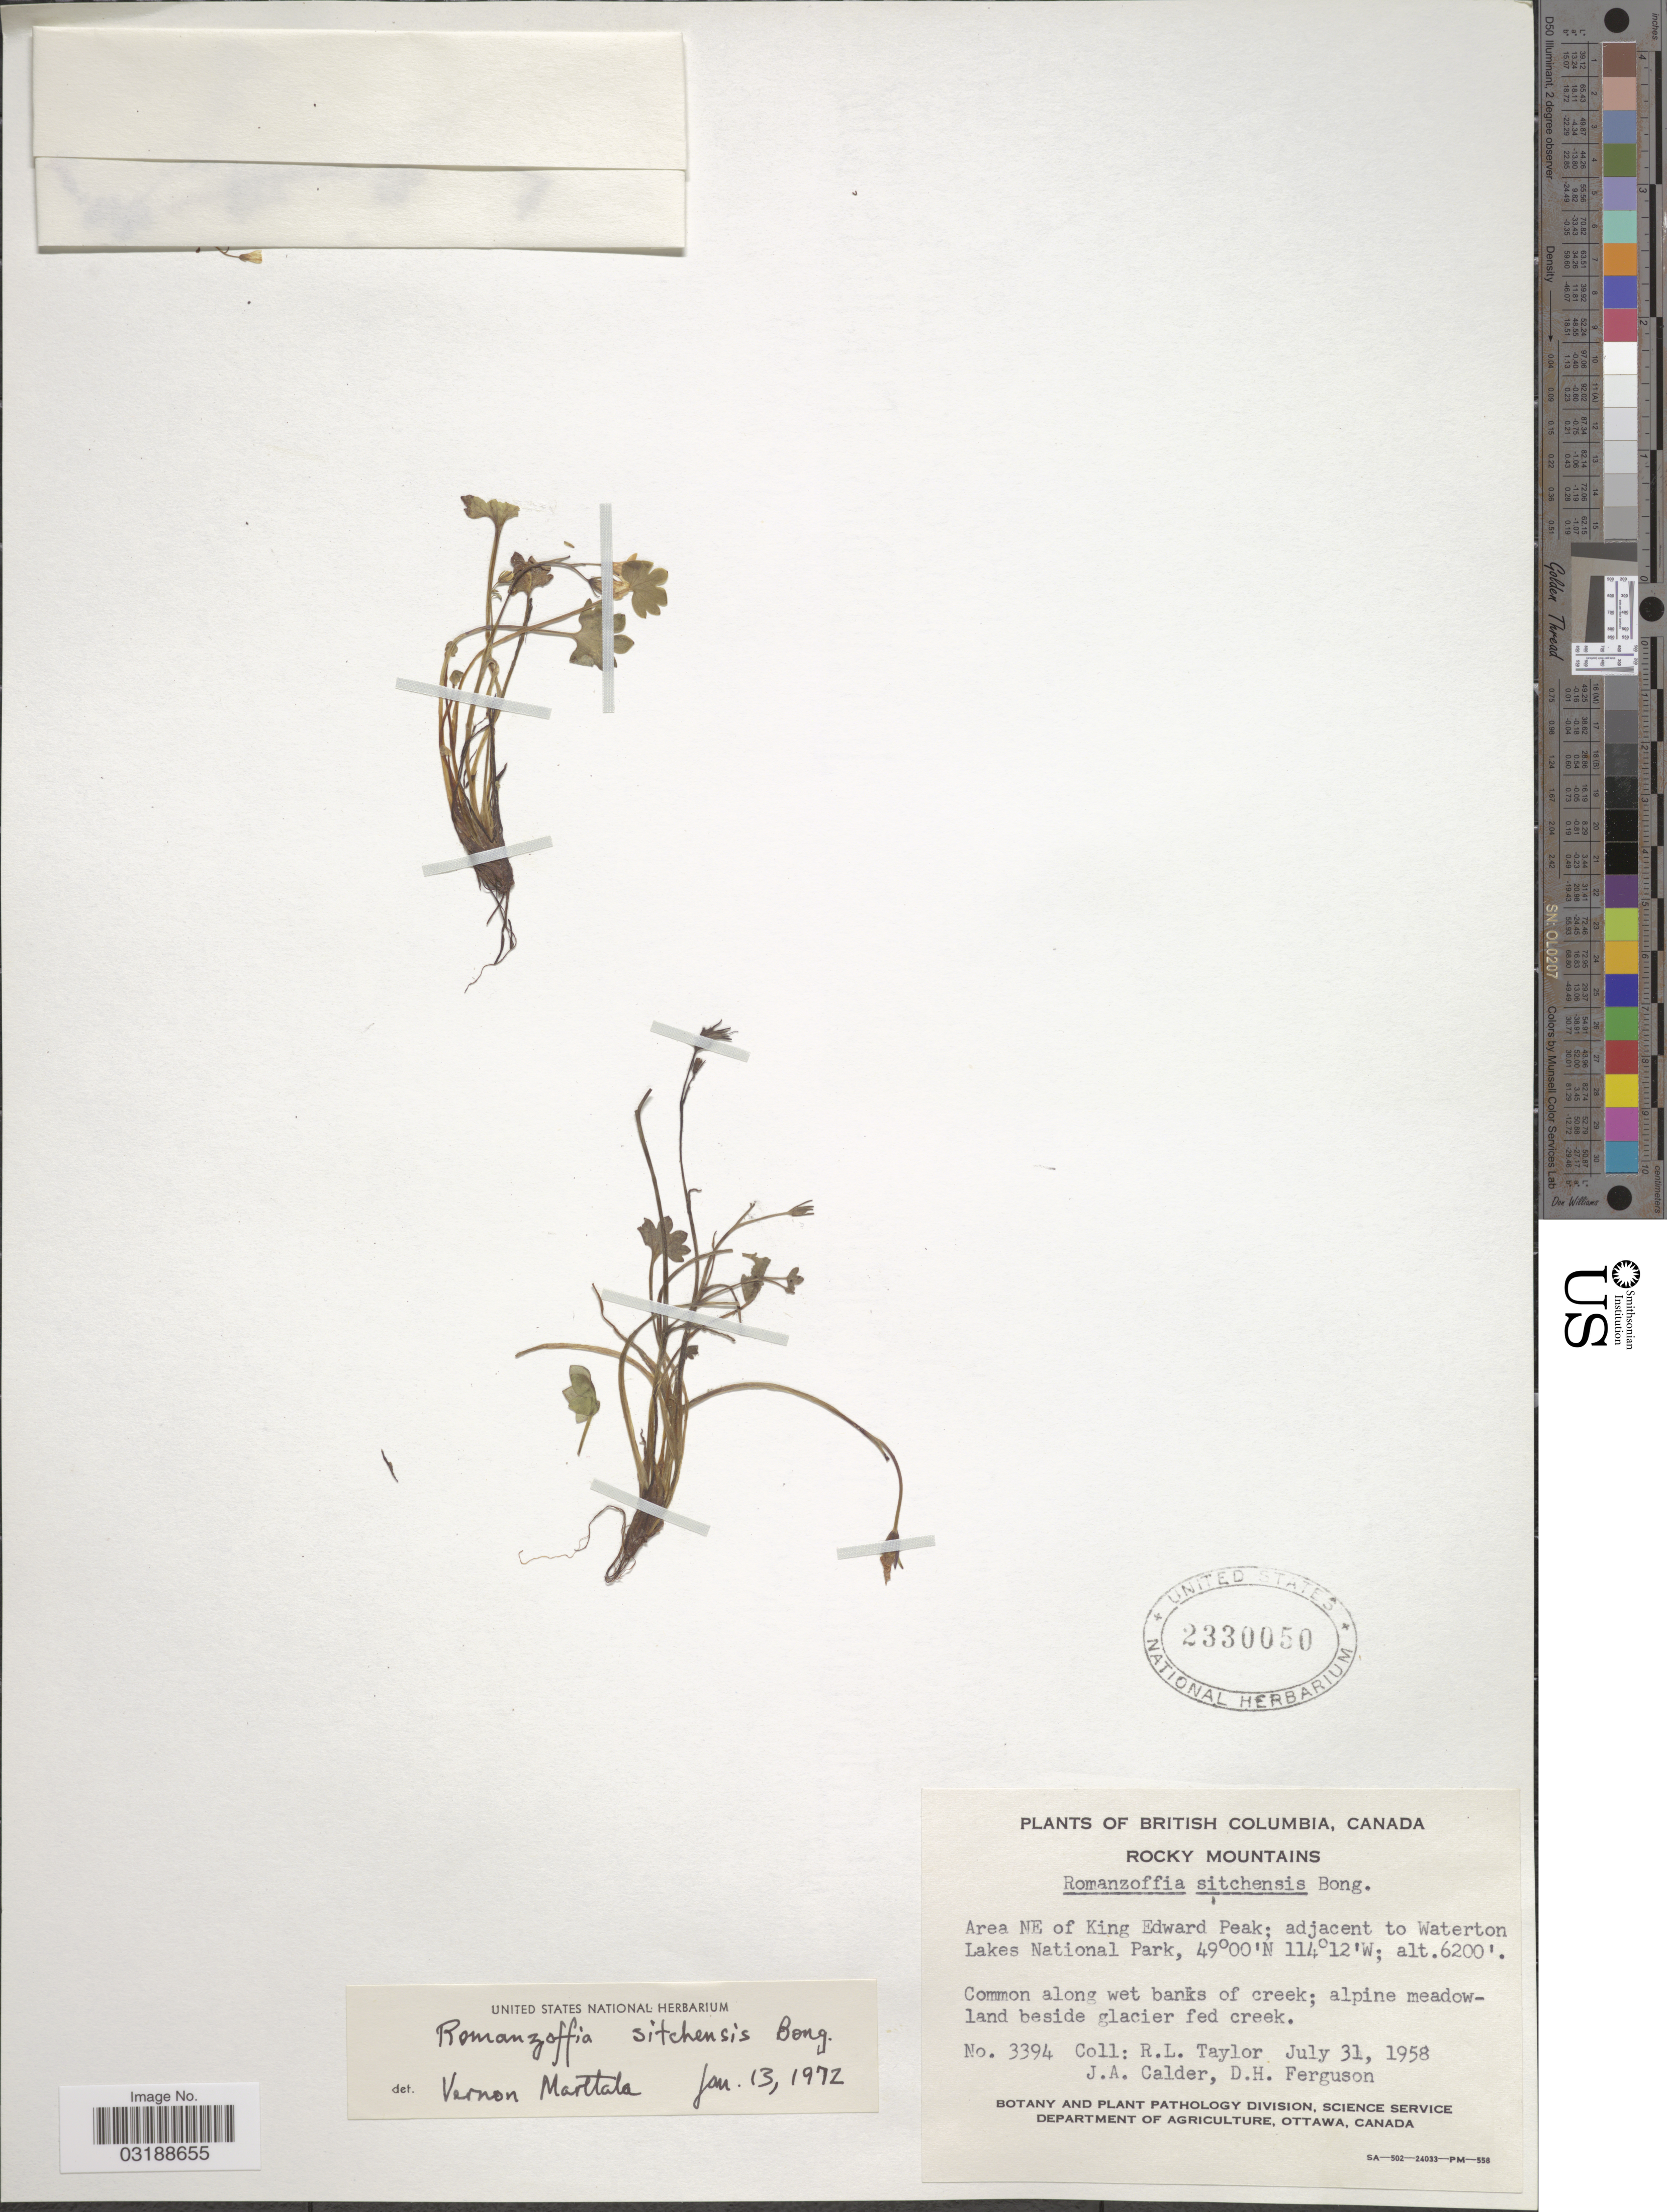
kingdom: Plantae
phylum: Tracheophyta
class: Magnoliopsida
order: Boraginales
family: Hydrophyllaceae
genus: Romanzoffia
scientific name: Romanzoffia sitchensis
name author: Bong.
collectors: R. Taylor, J. A. Calder & D. Ferguson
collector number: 3394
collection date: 1958-07-31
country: Canada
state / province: British Columbia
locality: Rocky Mountains, Area NE of King Edward Peak; adjacent to Waterton Lakes National Park.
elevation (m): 1890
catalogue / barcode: US 2330050